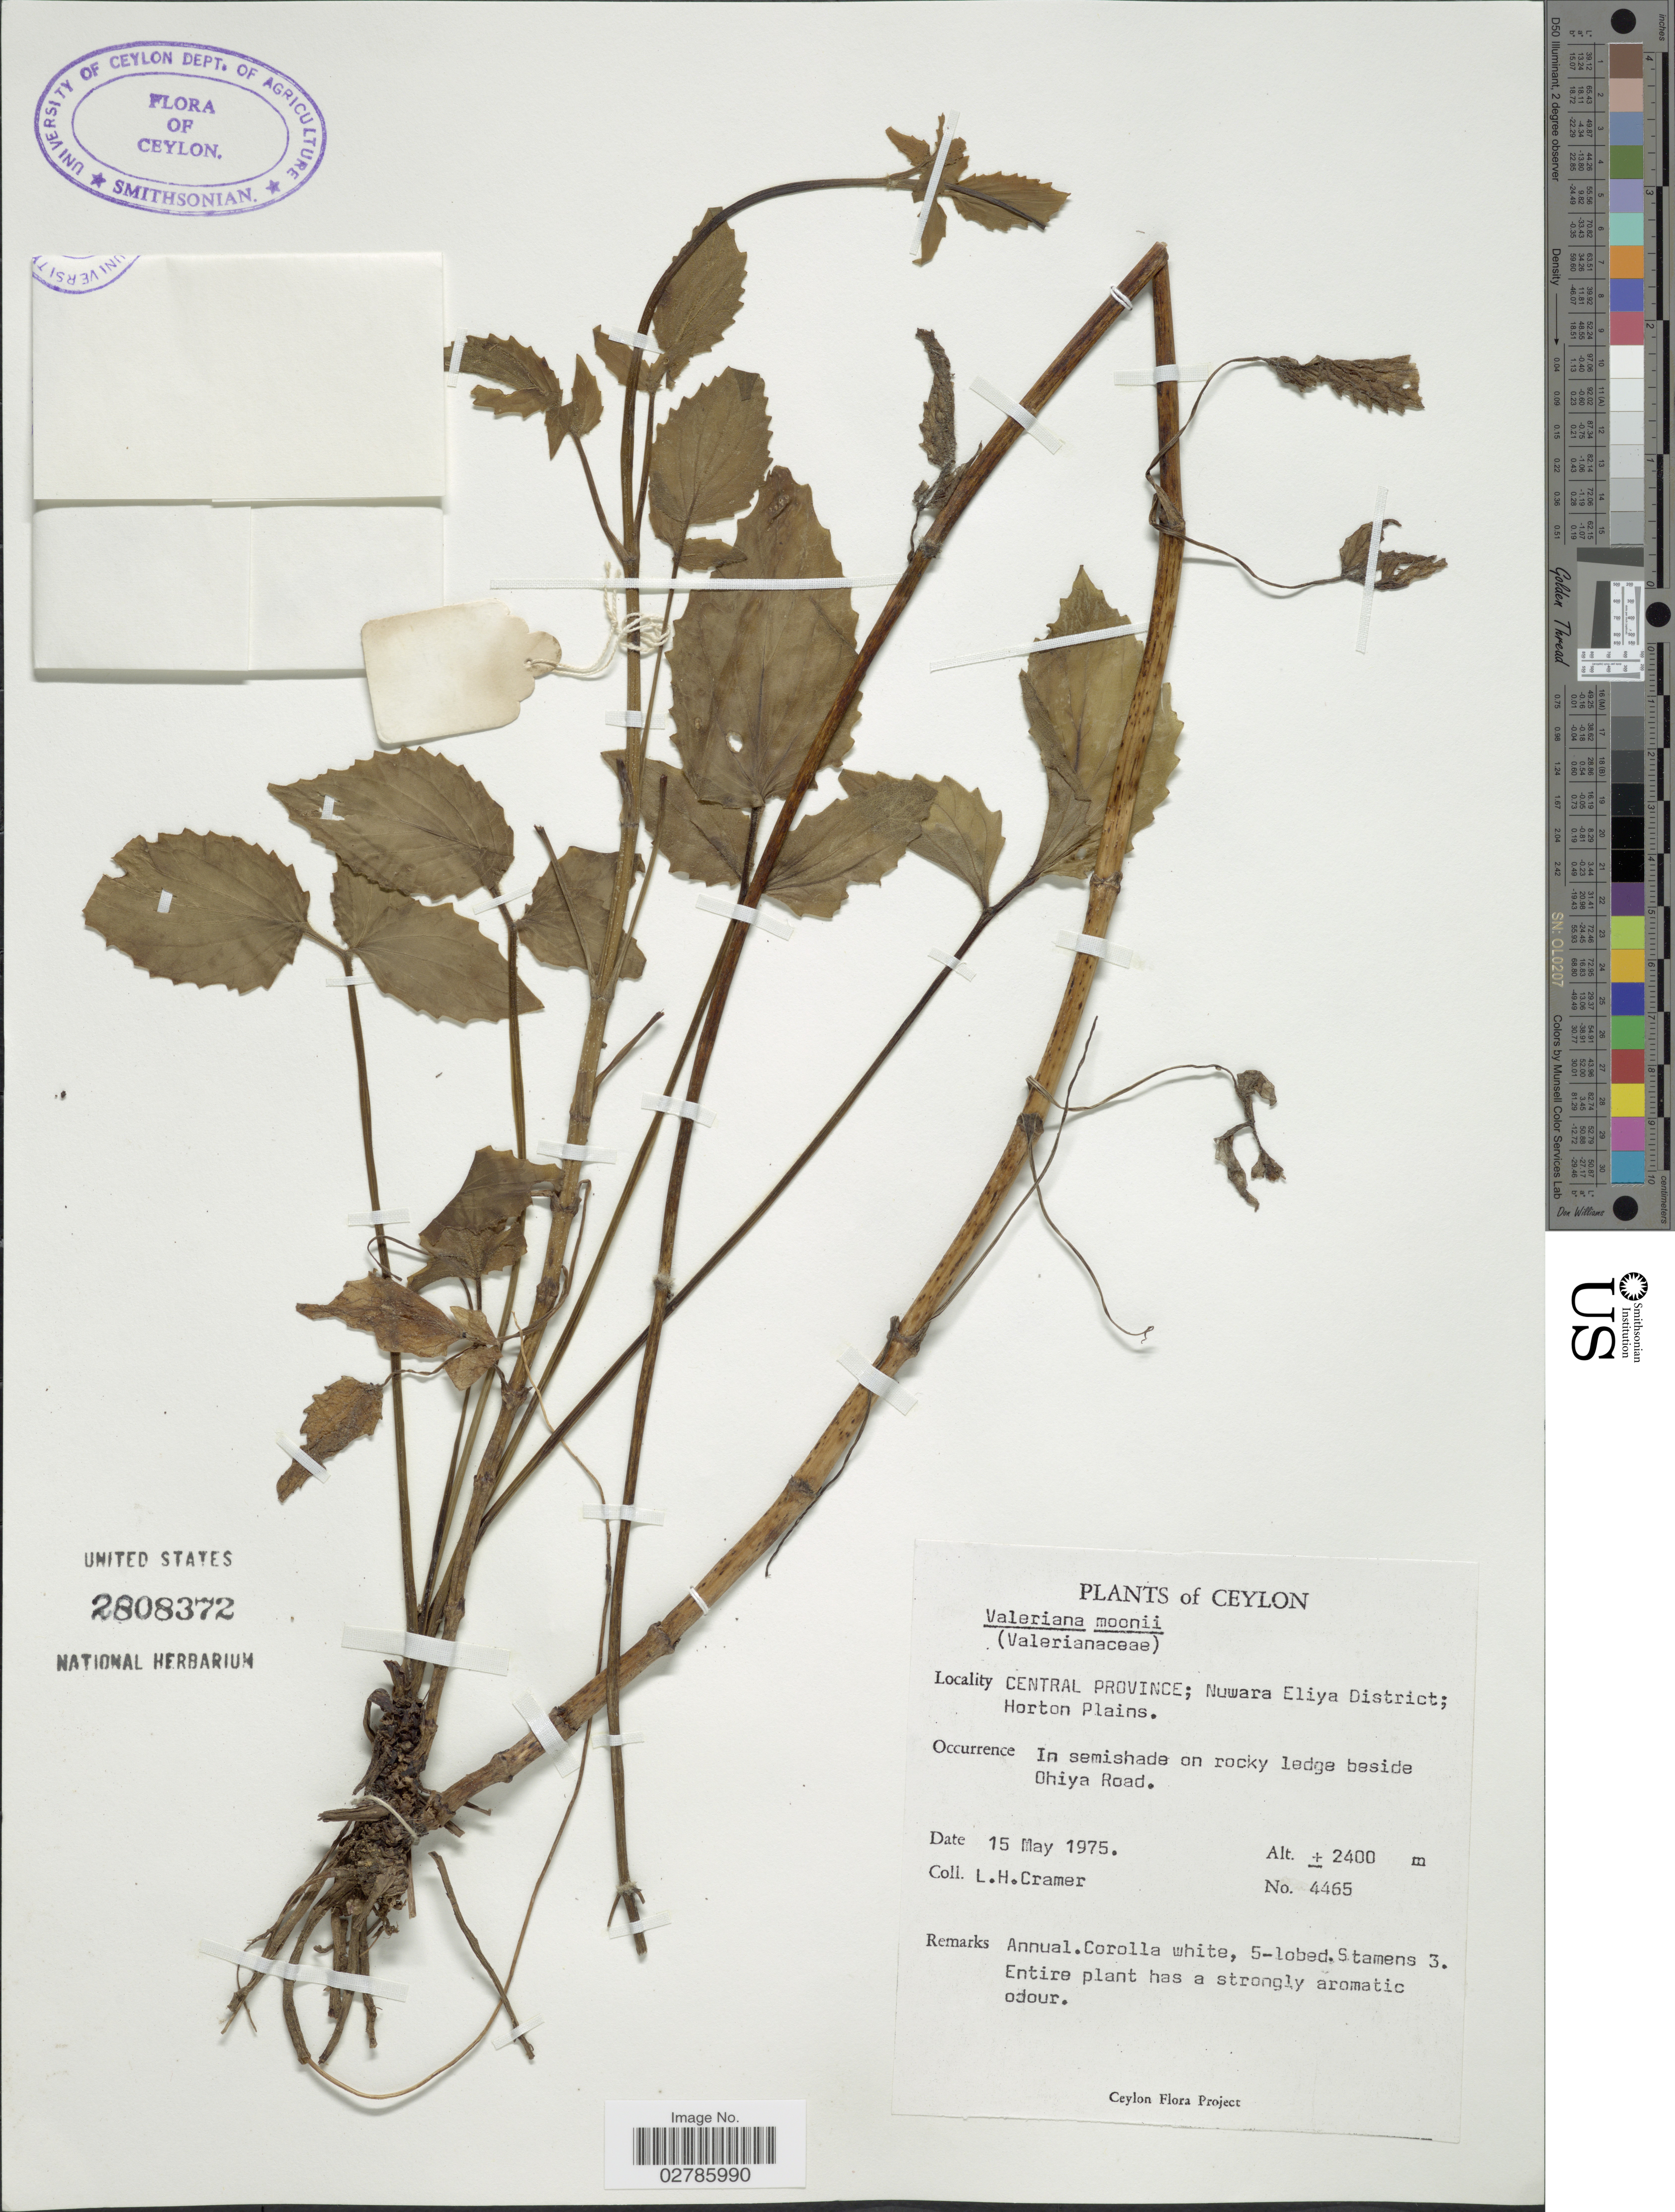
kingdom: Plantae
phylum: Tracheophyta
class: Magnoliopsida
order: Dipsacales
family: Caprifoliaceae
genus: Valeriana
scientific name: Valeriana moonii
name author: Arn.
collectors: L. H. Cramer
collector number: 4465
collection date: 1975-05-15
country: Sri Lanka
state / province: Central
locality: Ceylon. Central Province; Nuwara Eliya District; Horton Plains.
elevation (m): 2400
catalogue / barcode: US 2808372